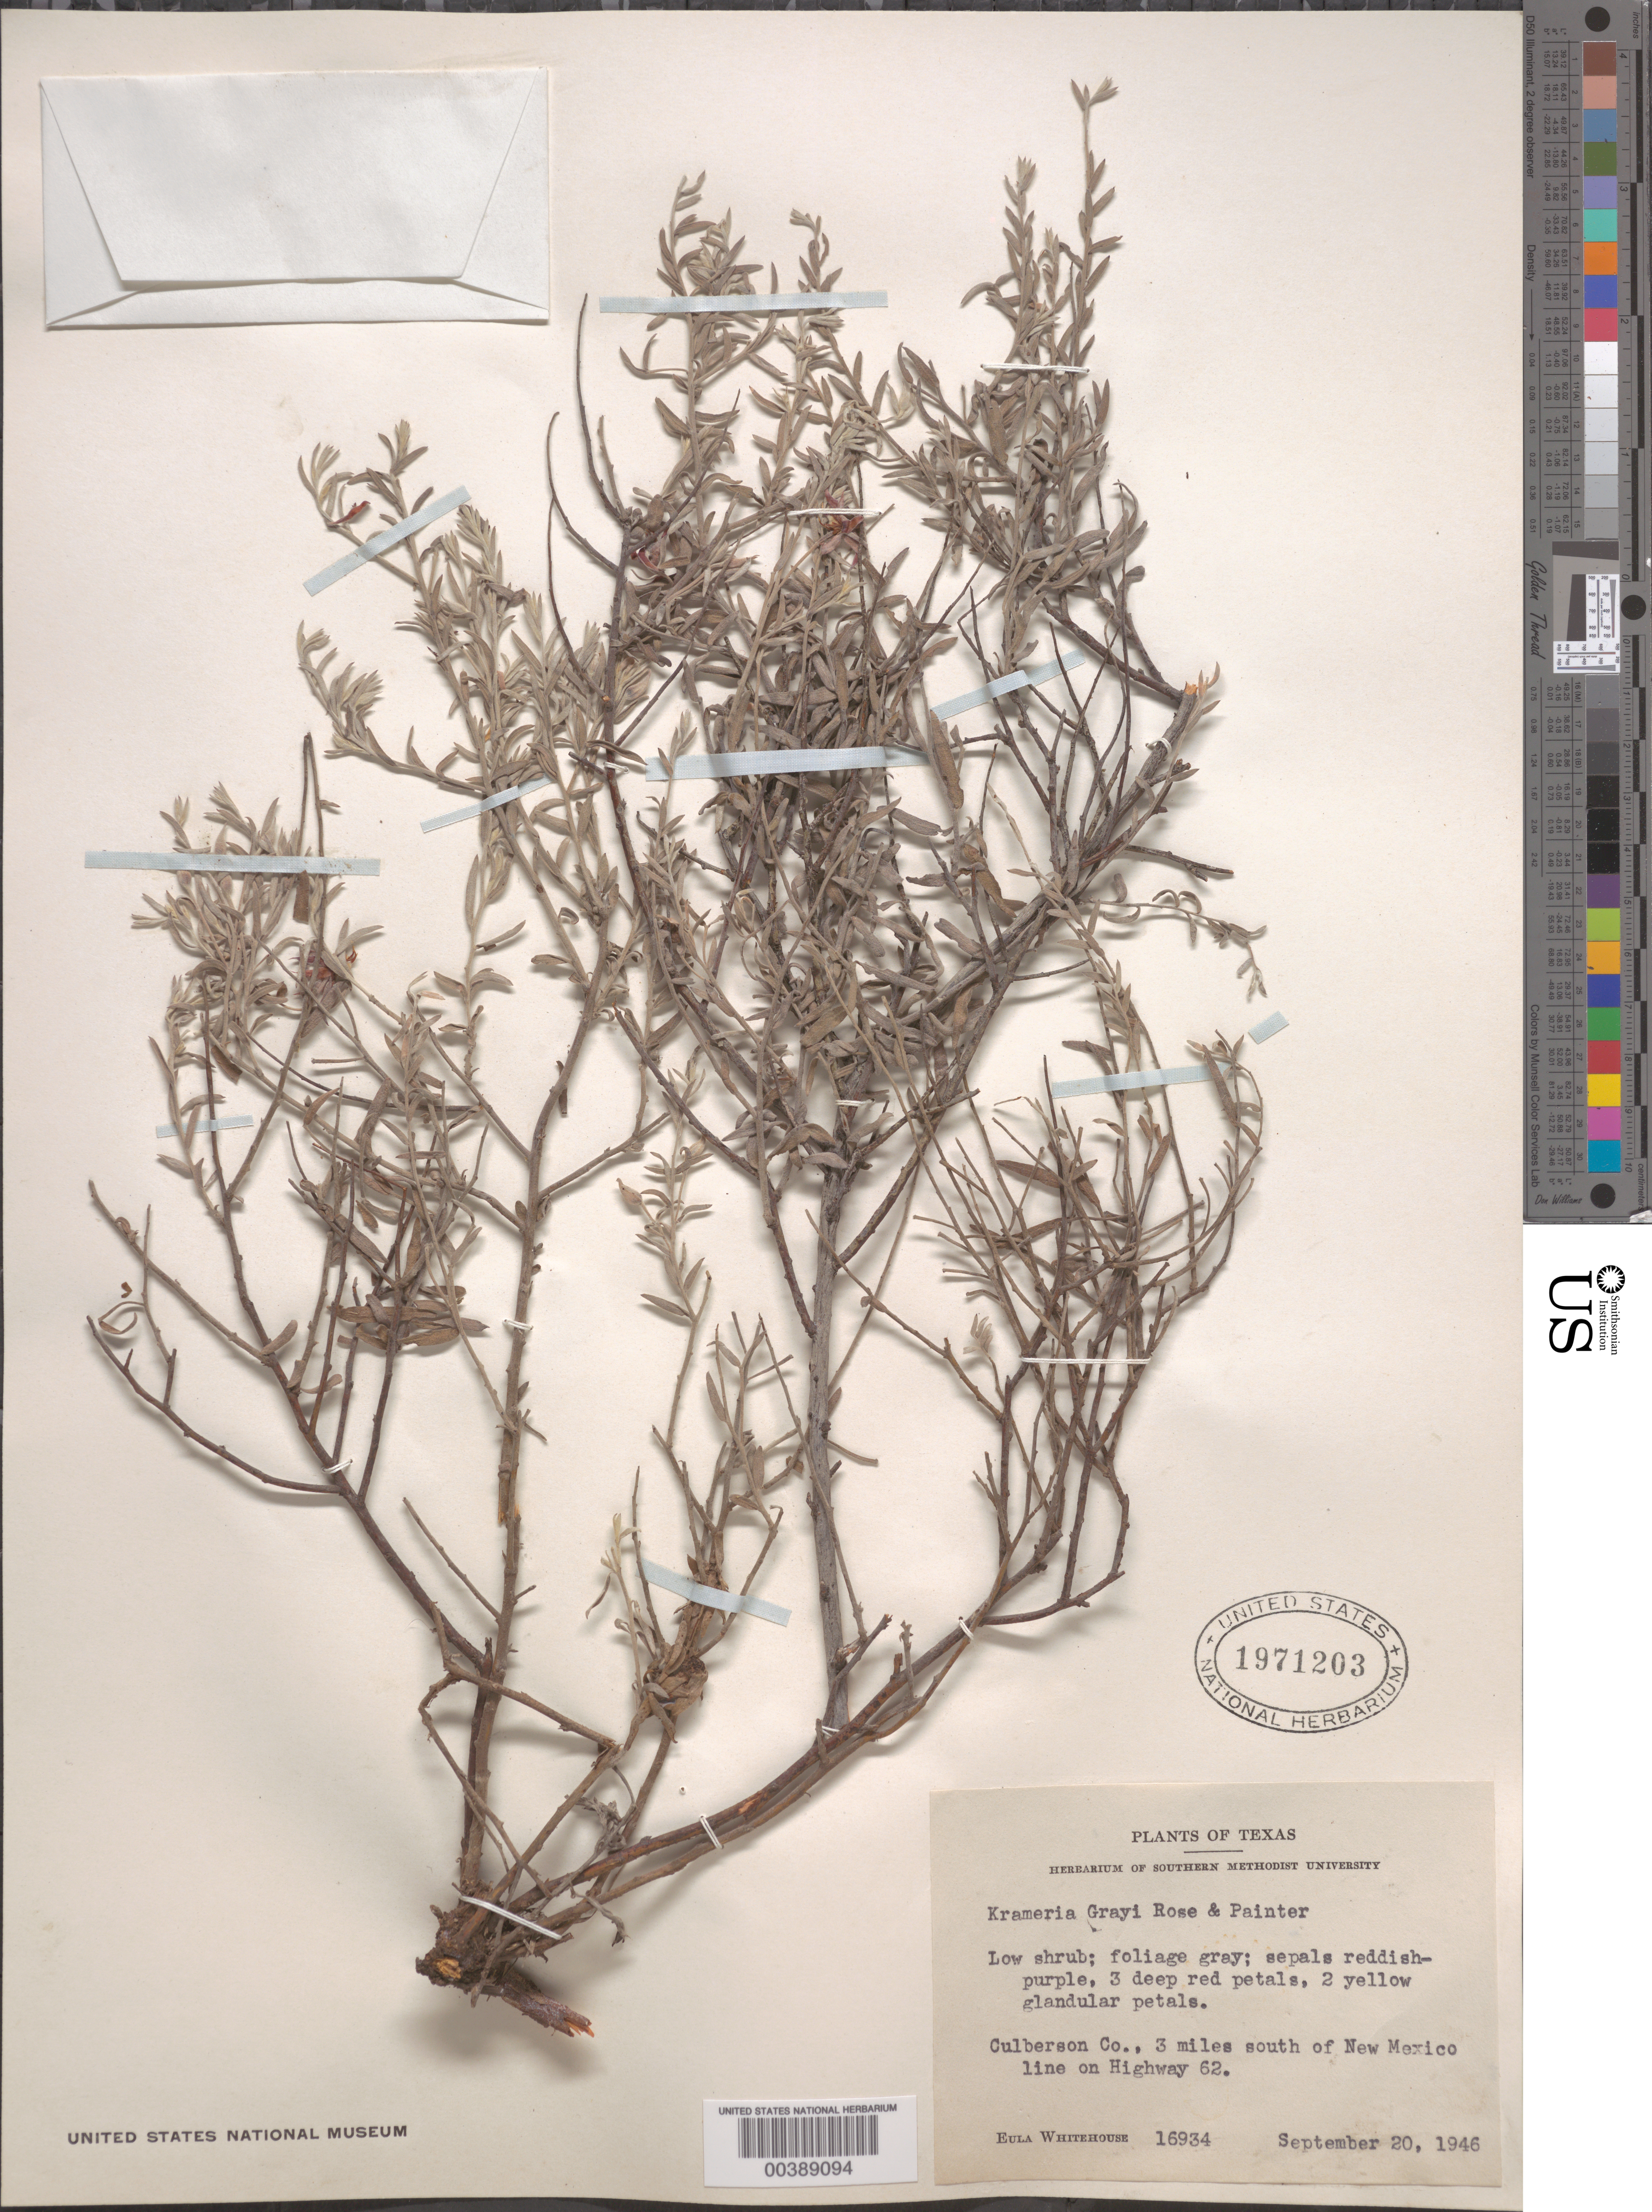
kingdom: Plantae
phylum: Tracheophyta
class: Magnoliopsida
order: Zygophyllales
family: Krameriaceae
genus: Krameria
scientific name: Krameria grayi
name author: Rose & J.H. Painter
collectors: E. Whitehouse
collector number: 16934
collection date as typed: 20 Sep 1946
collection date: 1946-09-20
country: United States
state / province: Texas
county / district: Culberson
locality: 3 mi s of new mexico line on highway 62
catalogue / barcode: US 1971203